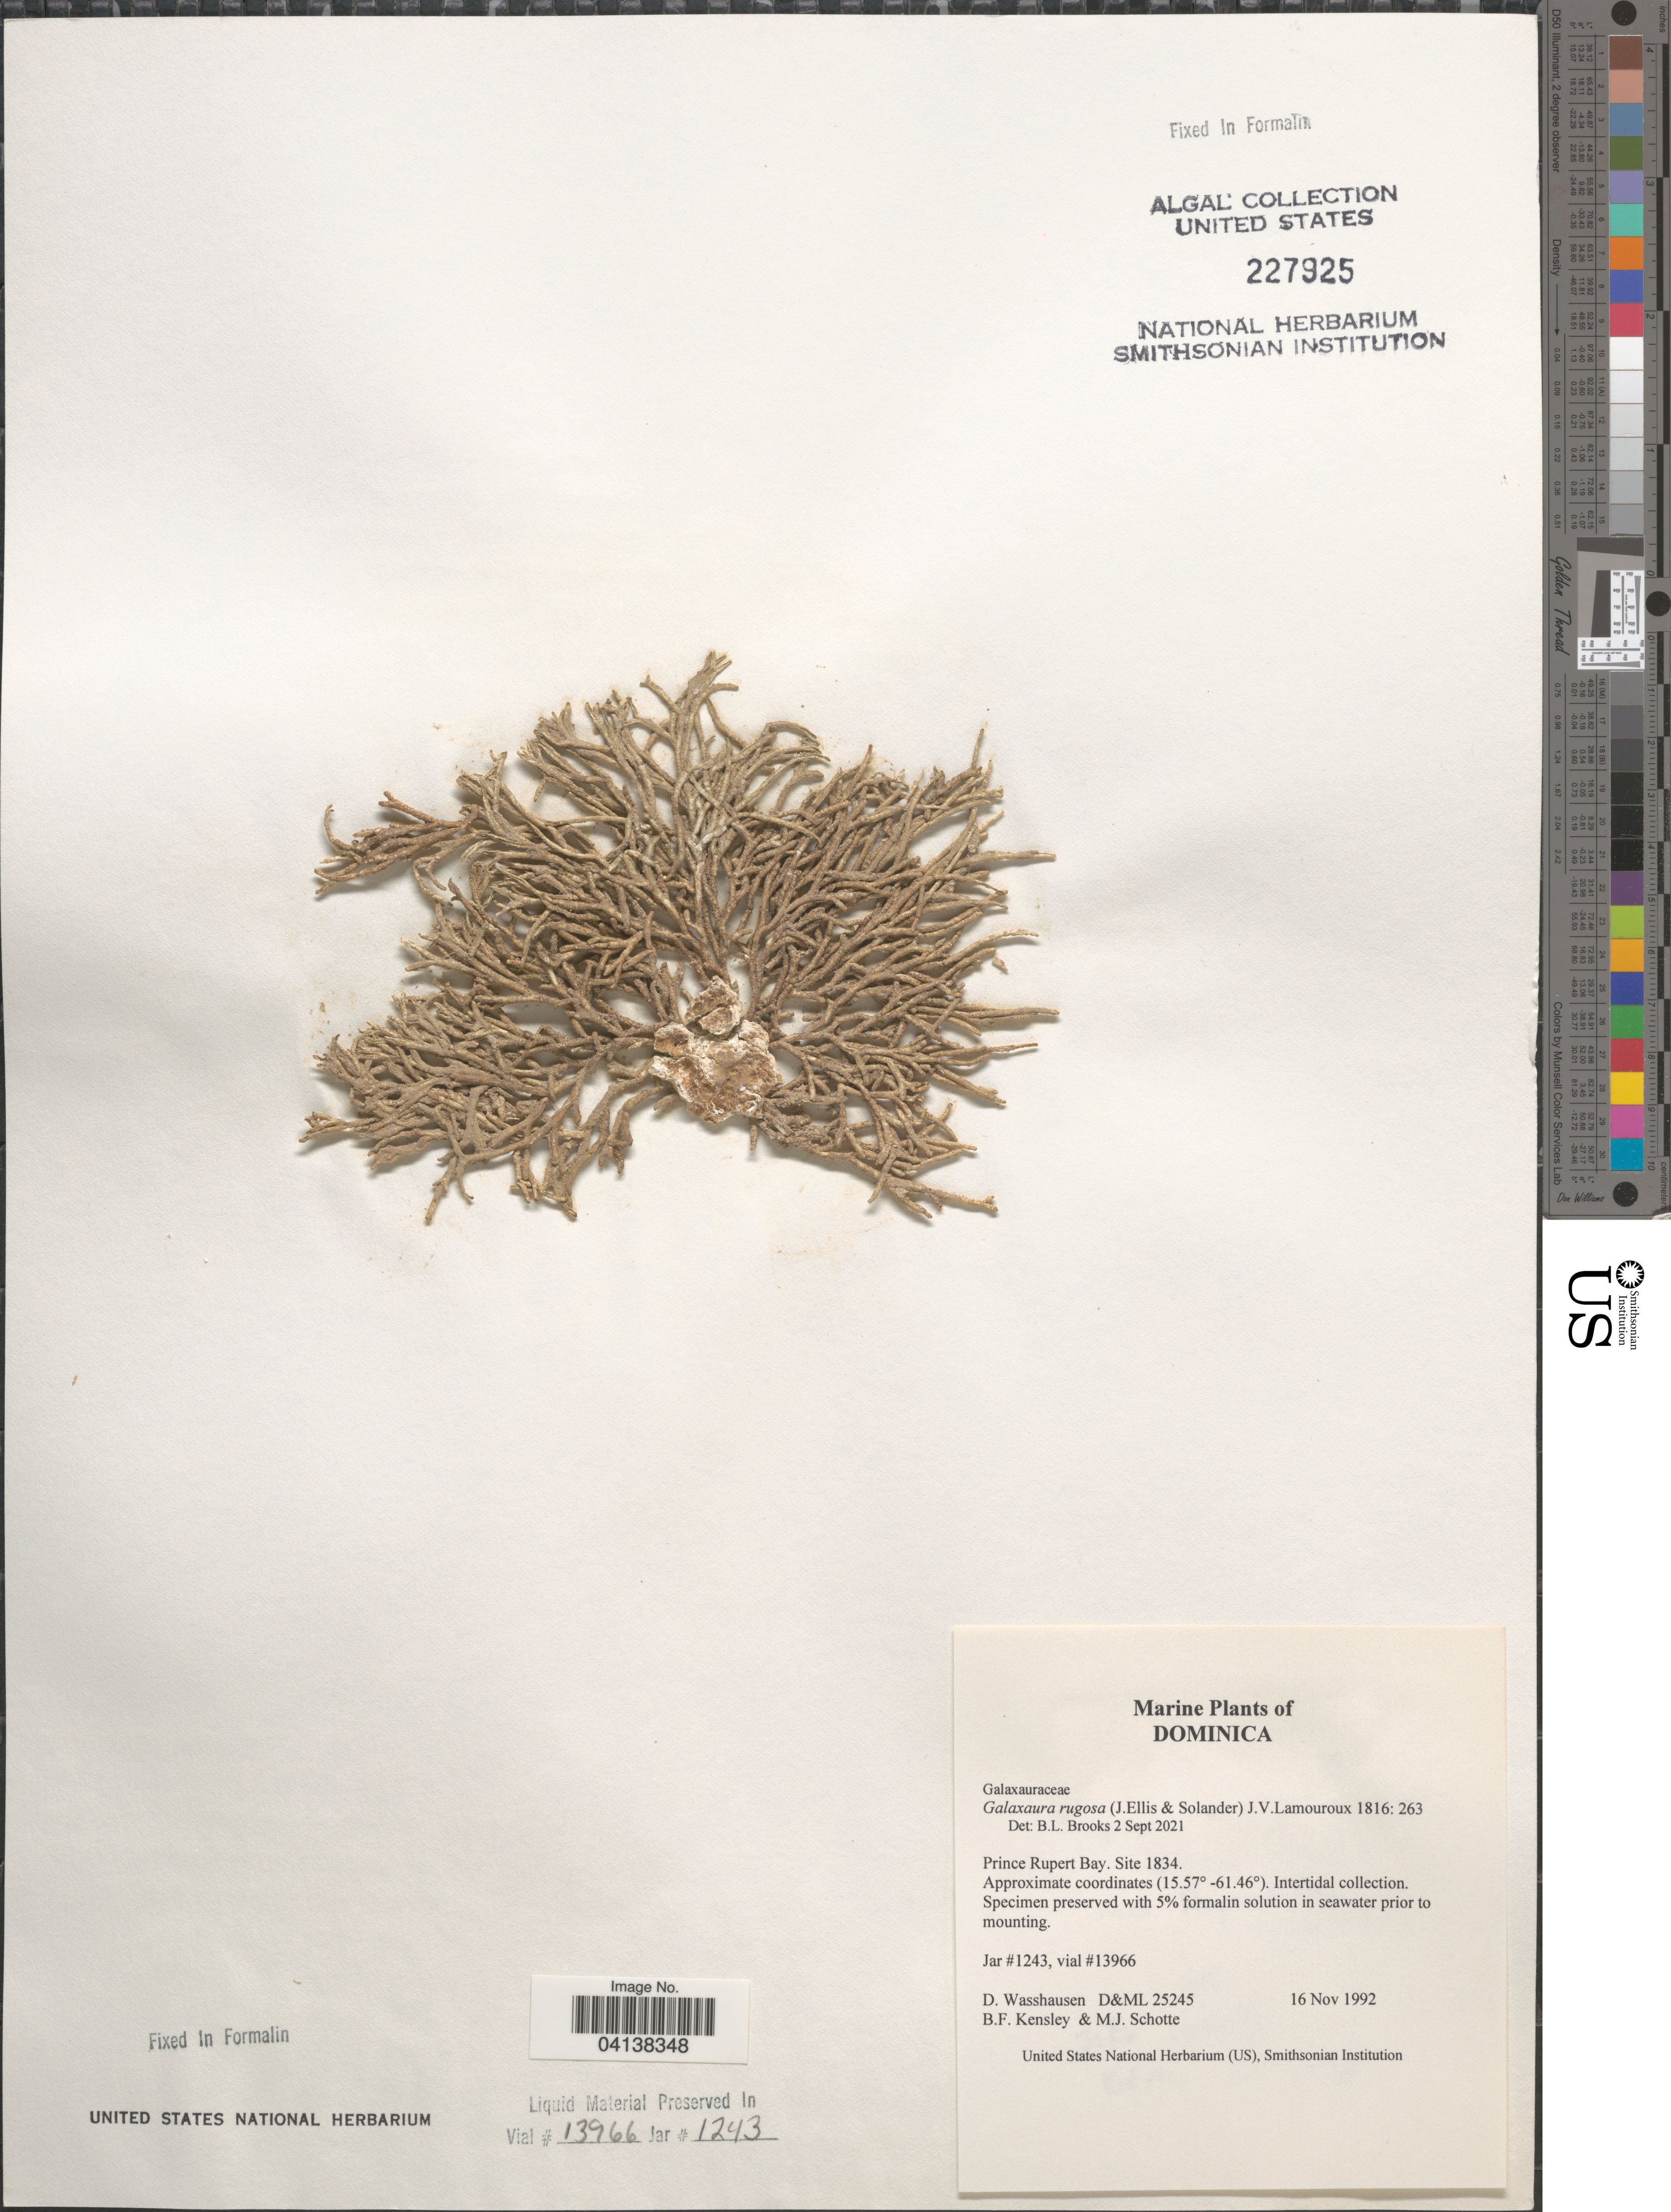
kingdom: Plantae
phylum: Rhodophyta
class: Florideophyceae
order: Nemaliales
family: Galaxauraceae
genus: Galaxaura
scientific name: Galaxaura rugosa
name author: (Ellis & Sol.) J.V.Lamouroux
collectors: D. C. Wasshausen, B. Kensley & M. Schotte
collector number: D&ML 25245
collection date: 1992-11-16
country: Dominica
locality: Prince Rupert Bay. Site 1834.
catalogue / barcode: US 227925